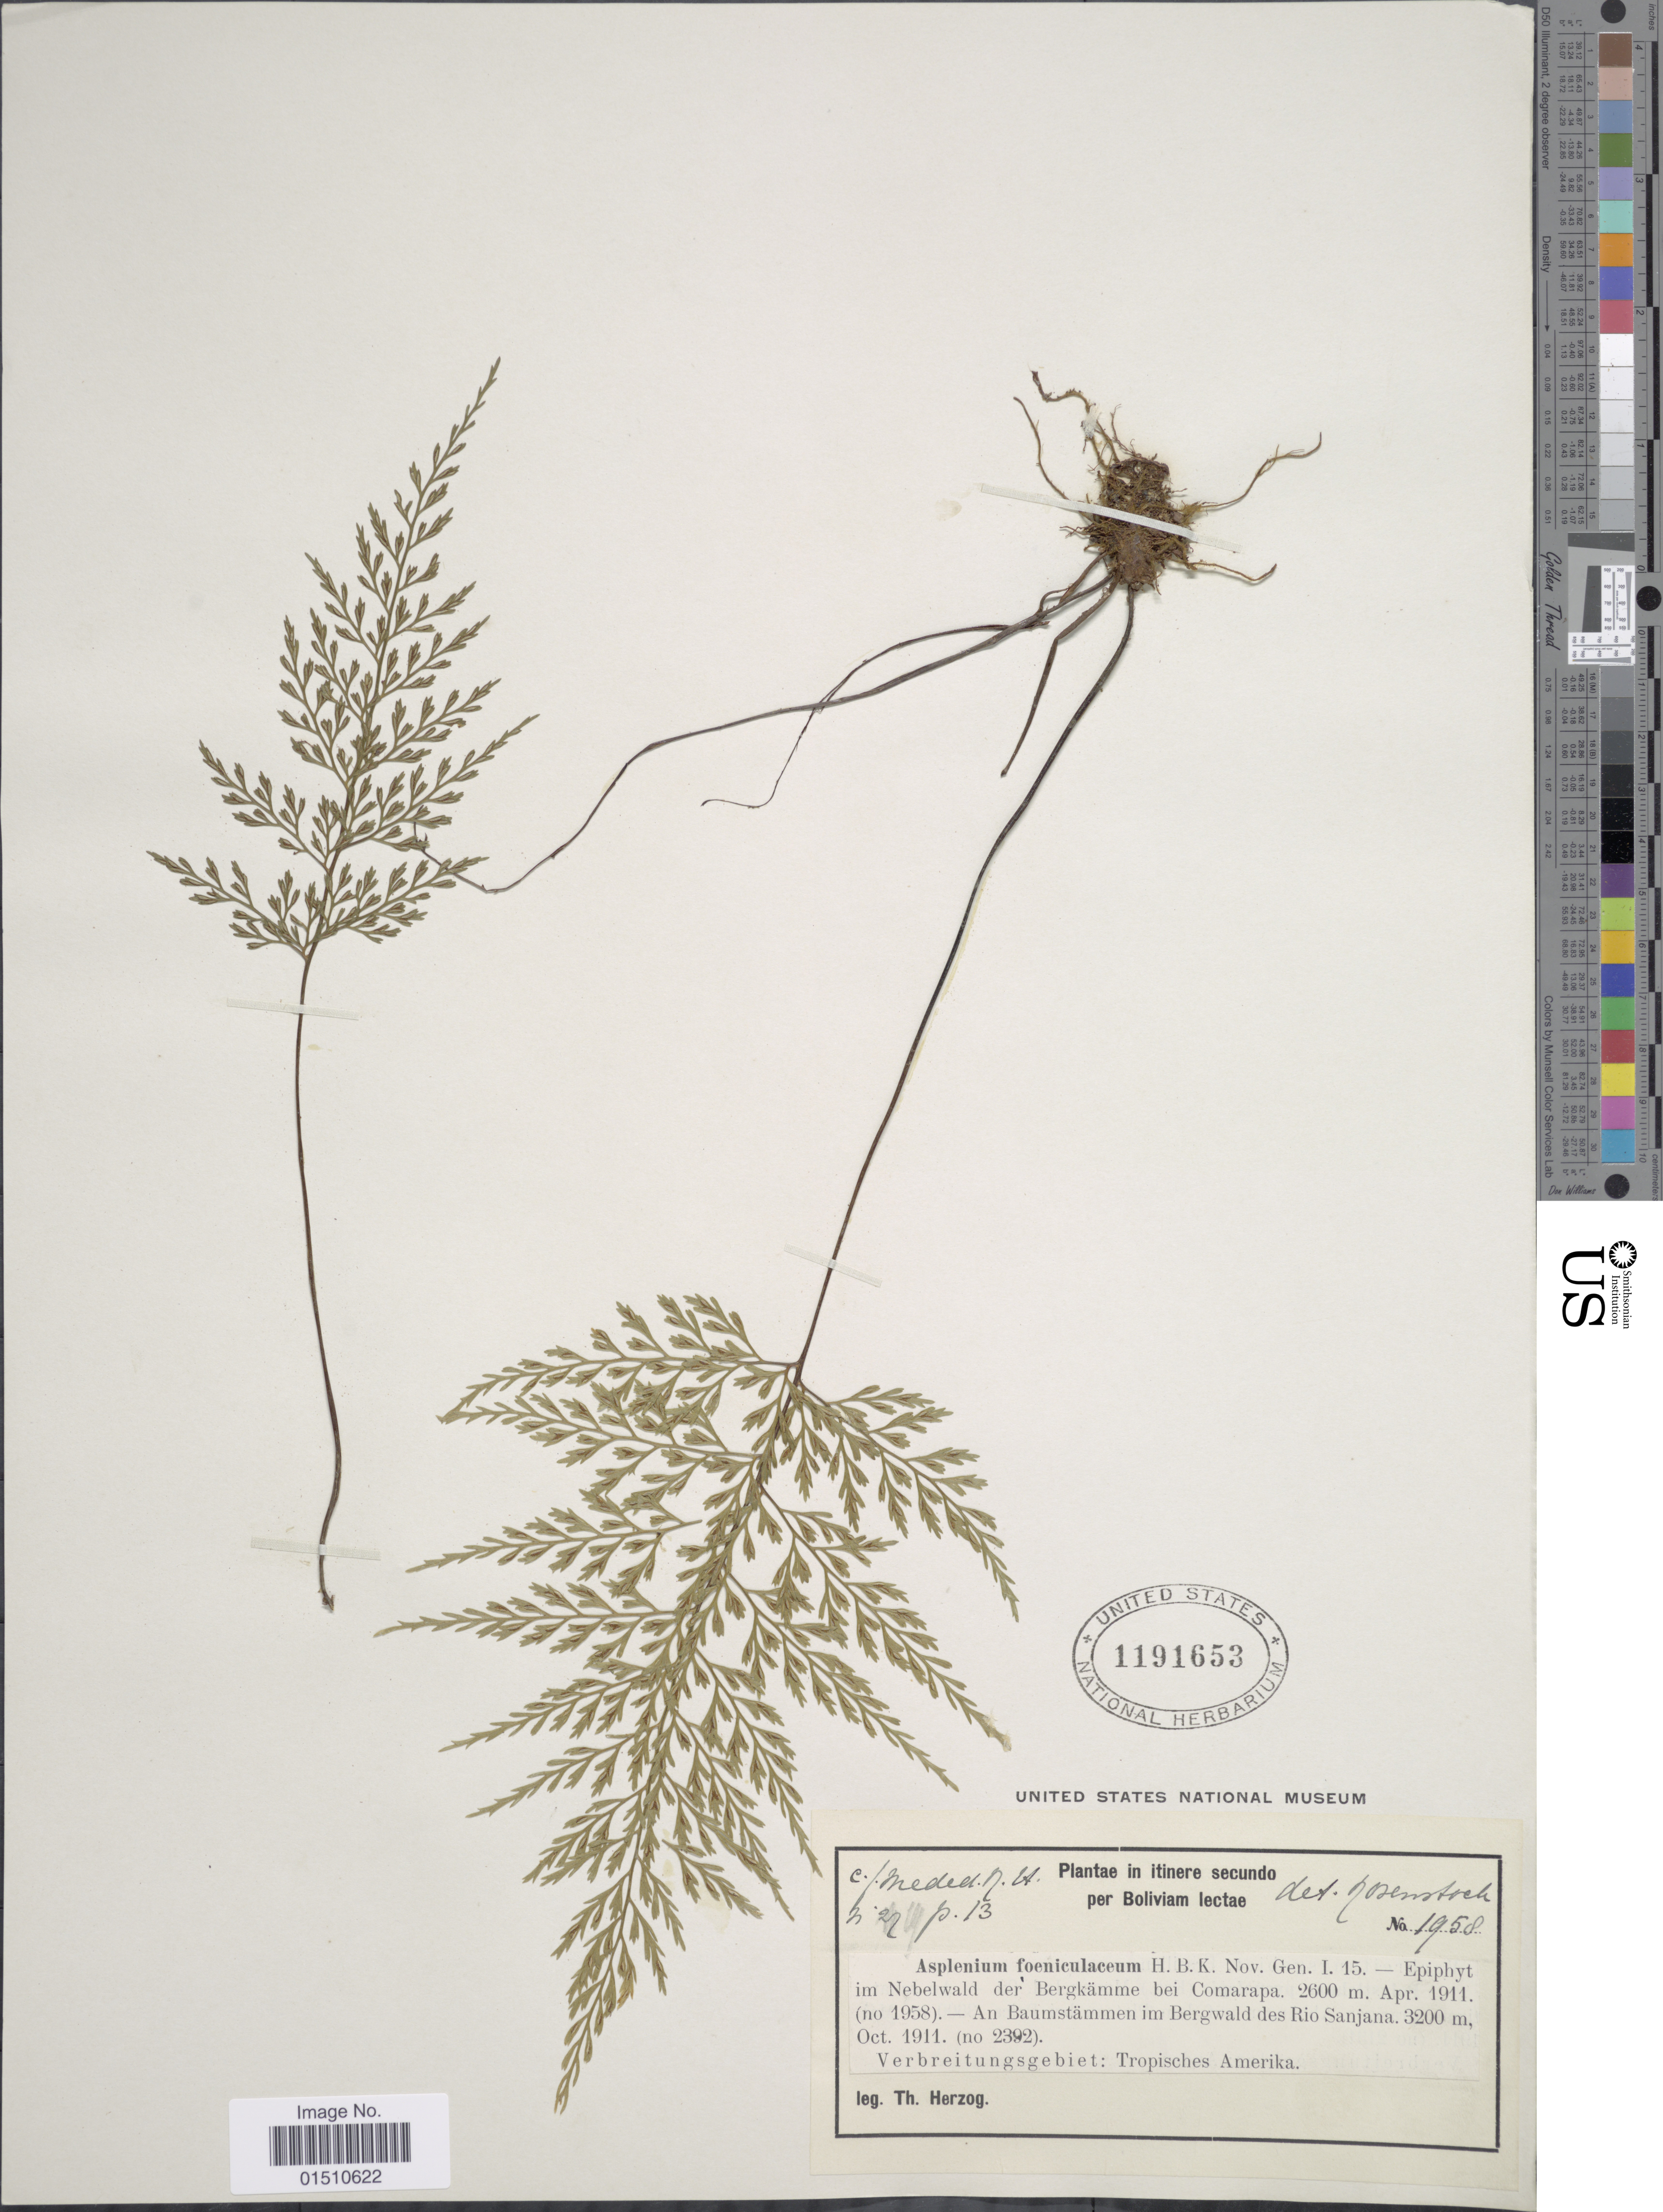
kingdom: Plantae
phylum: Tracheophyta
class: Polypodiopsida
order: Polypodiales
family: Aspleniaceae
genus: Asplenium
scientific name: Asplenium cuspidatum var. foeniculaceum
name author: (Kunth) C.V. Morton & Lellinger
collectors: T. K. J. Herzog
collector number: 1958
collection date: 1911-04/1911-10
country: Bolivia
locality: Boliviam, An Baumstammen im Bergwald des Rio Sanjana.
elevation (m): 2600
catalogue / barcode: US 1191653